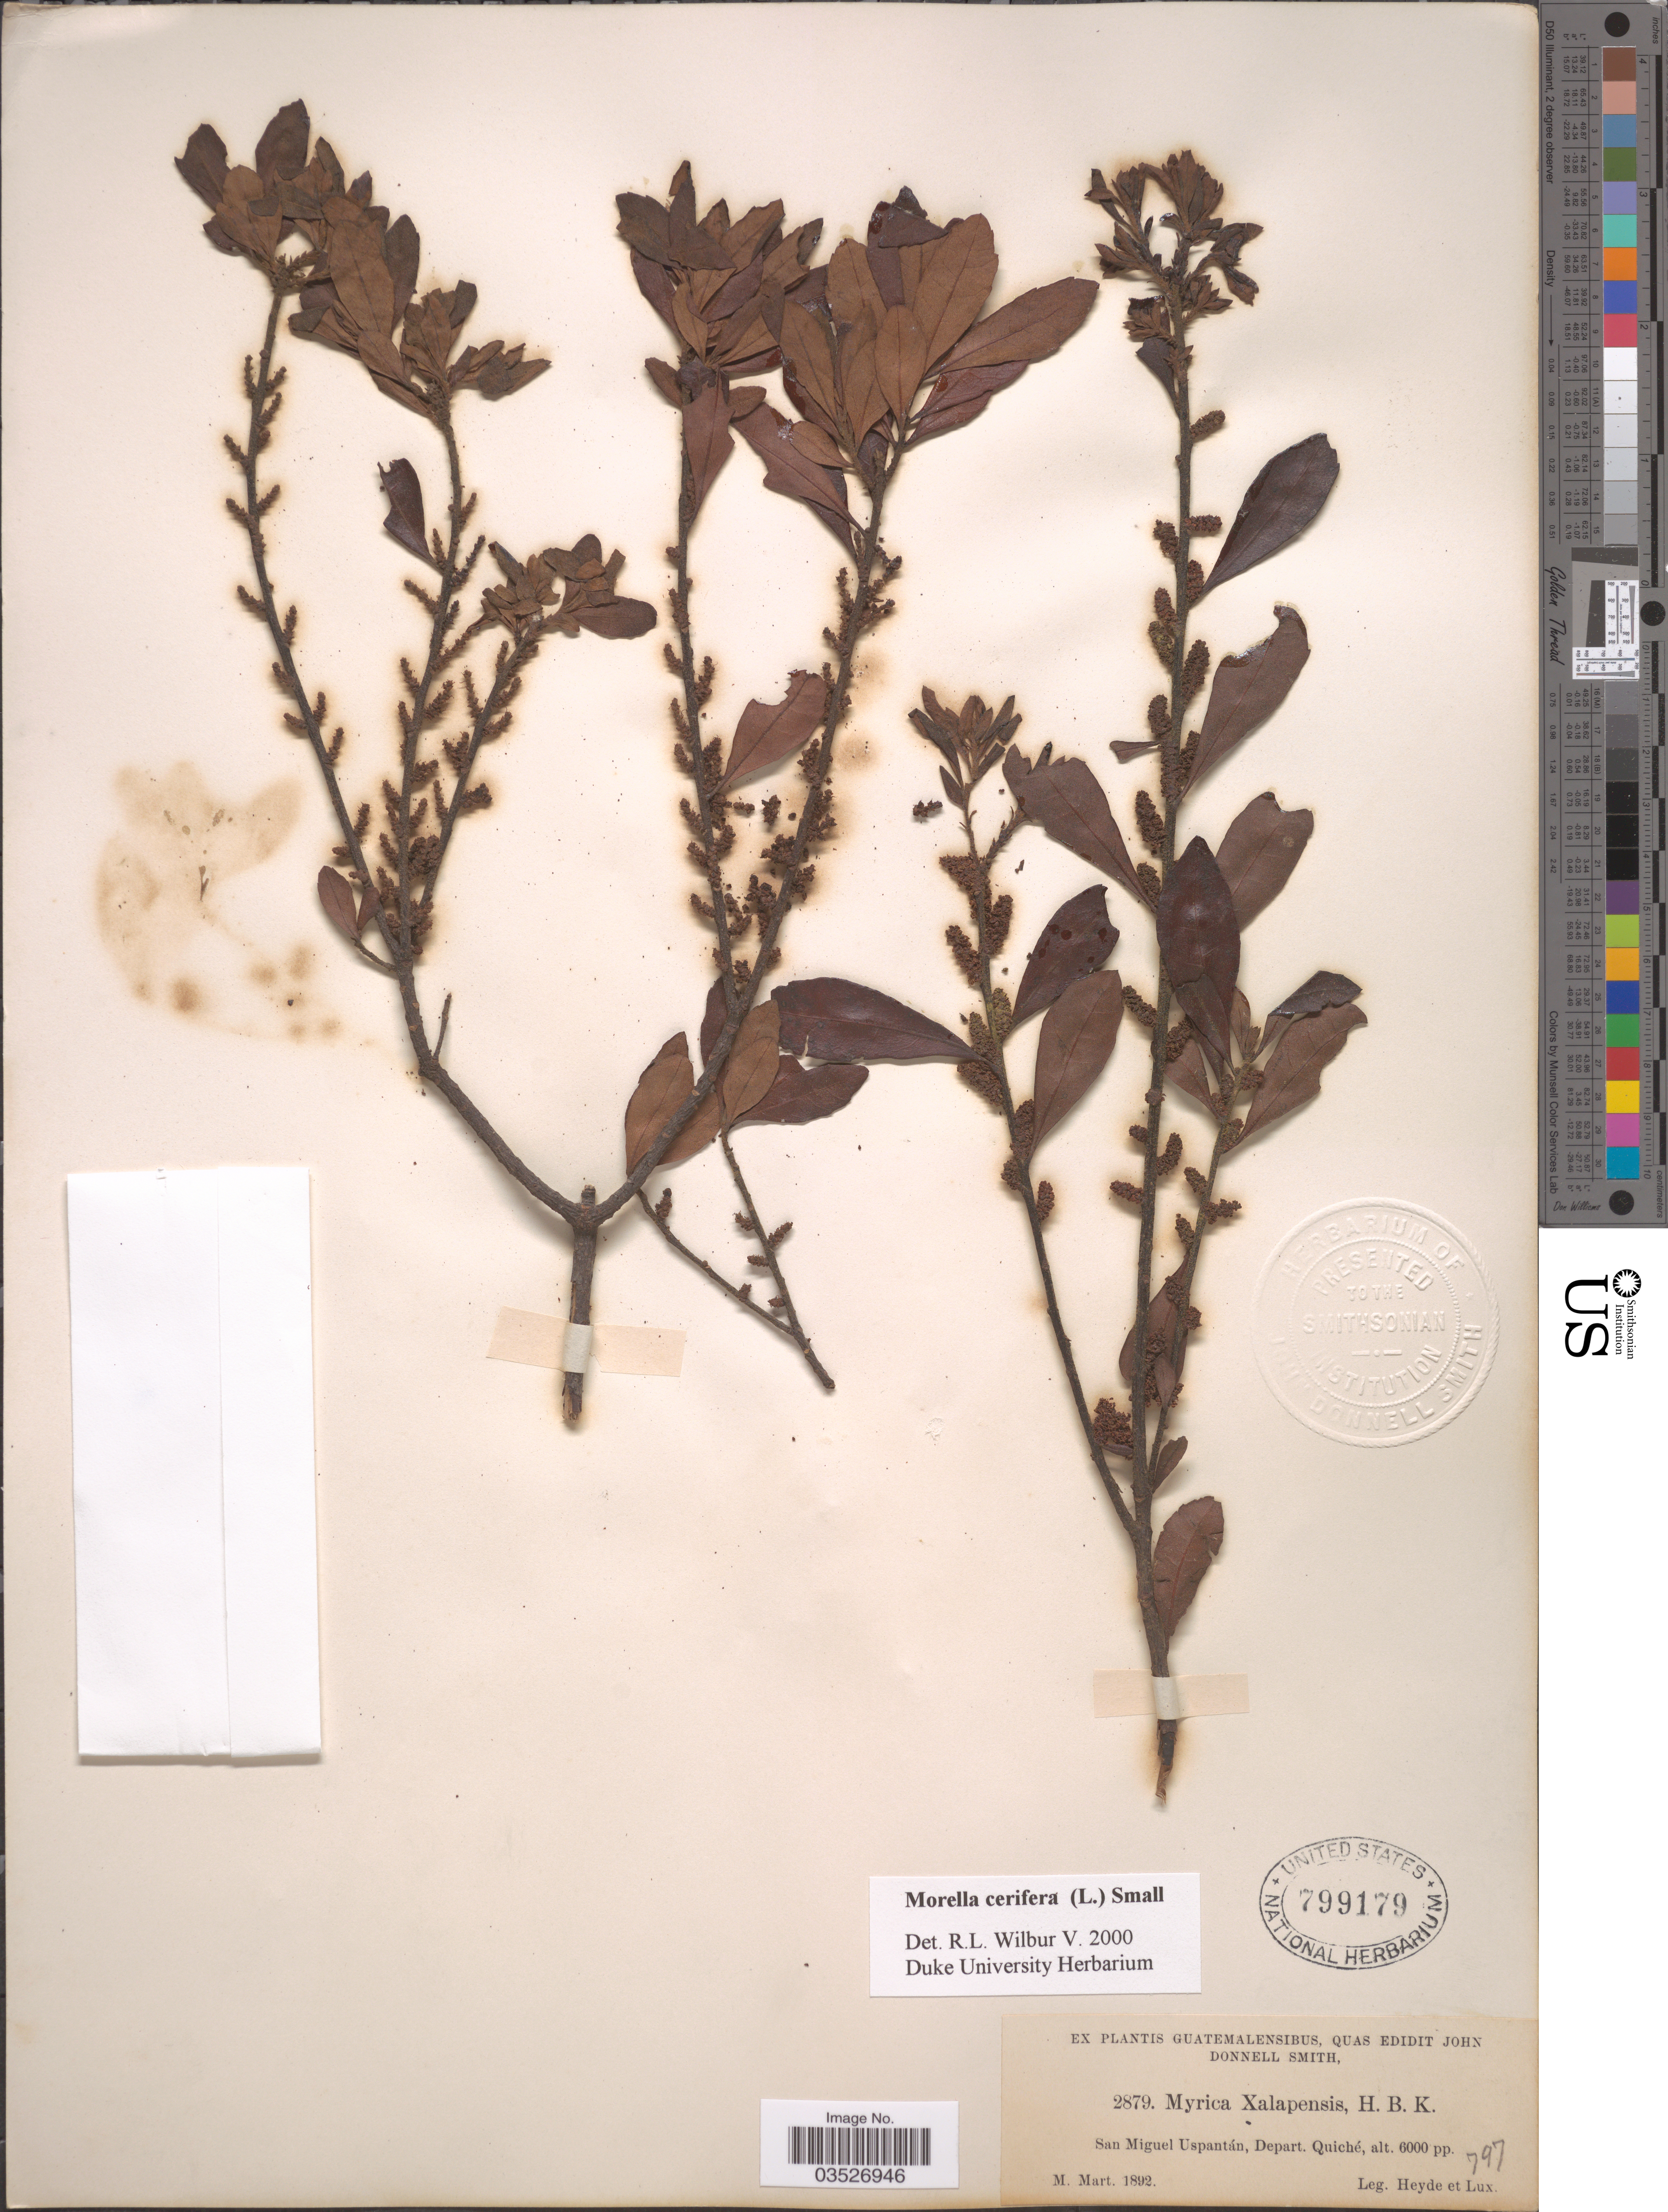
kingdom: Plantae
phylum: Tracheophyta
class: Magnoliopsida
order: Fagales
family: Myricaceae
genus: Morella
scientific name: Morella cerifera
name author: (L.) Small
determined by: Wilbur, R. L.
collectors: Heyde & Lux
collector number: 2879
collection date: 1892-03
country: Guatemala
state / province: El Quiché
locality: San Miguel Uspantán, Depart. Quiché.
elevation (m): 1829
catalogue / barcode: US 799179